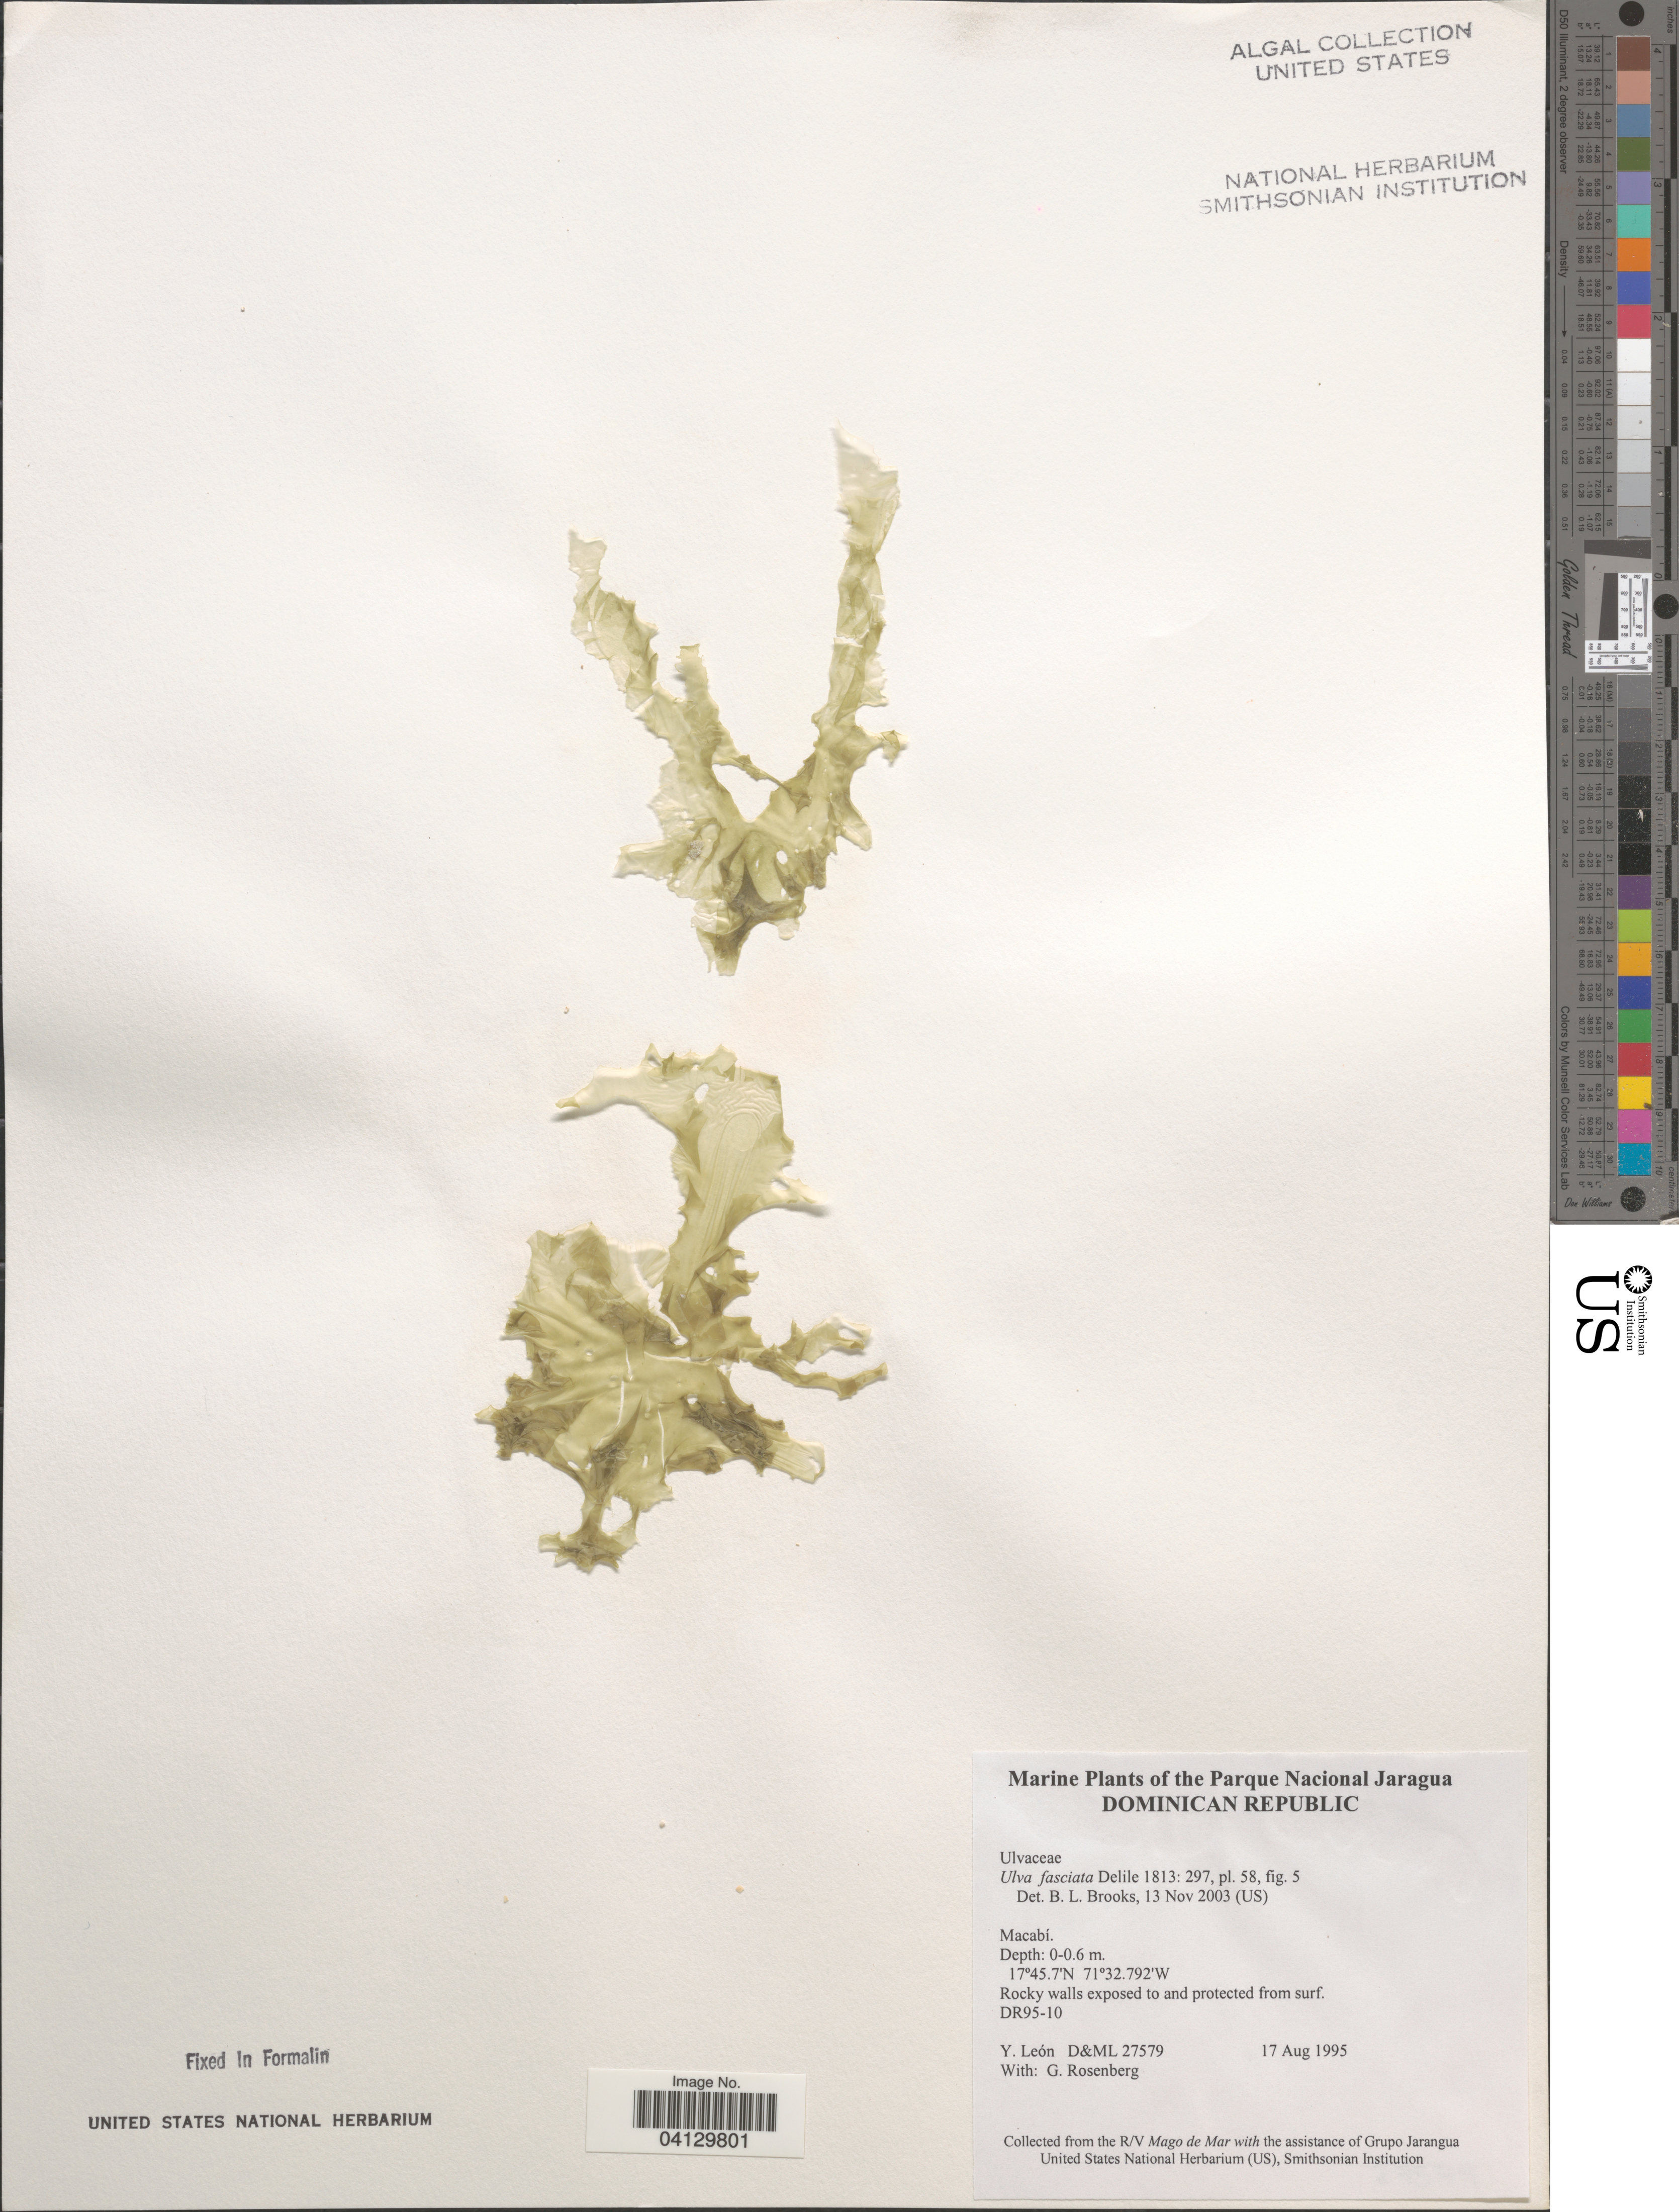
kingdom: Plantae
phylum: Chlorophyta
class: Ulvophyceae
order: Ulvales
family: Ulvaceae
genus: Ulva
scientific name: Ulva linza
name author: L.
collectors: Y. León & G. Rosenberg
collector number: D&ML27579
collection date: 1995-08-17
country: Dominican Republic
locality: Parque Nacional Jaragua. Macabí. DR95-10.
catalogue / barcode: US 329047